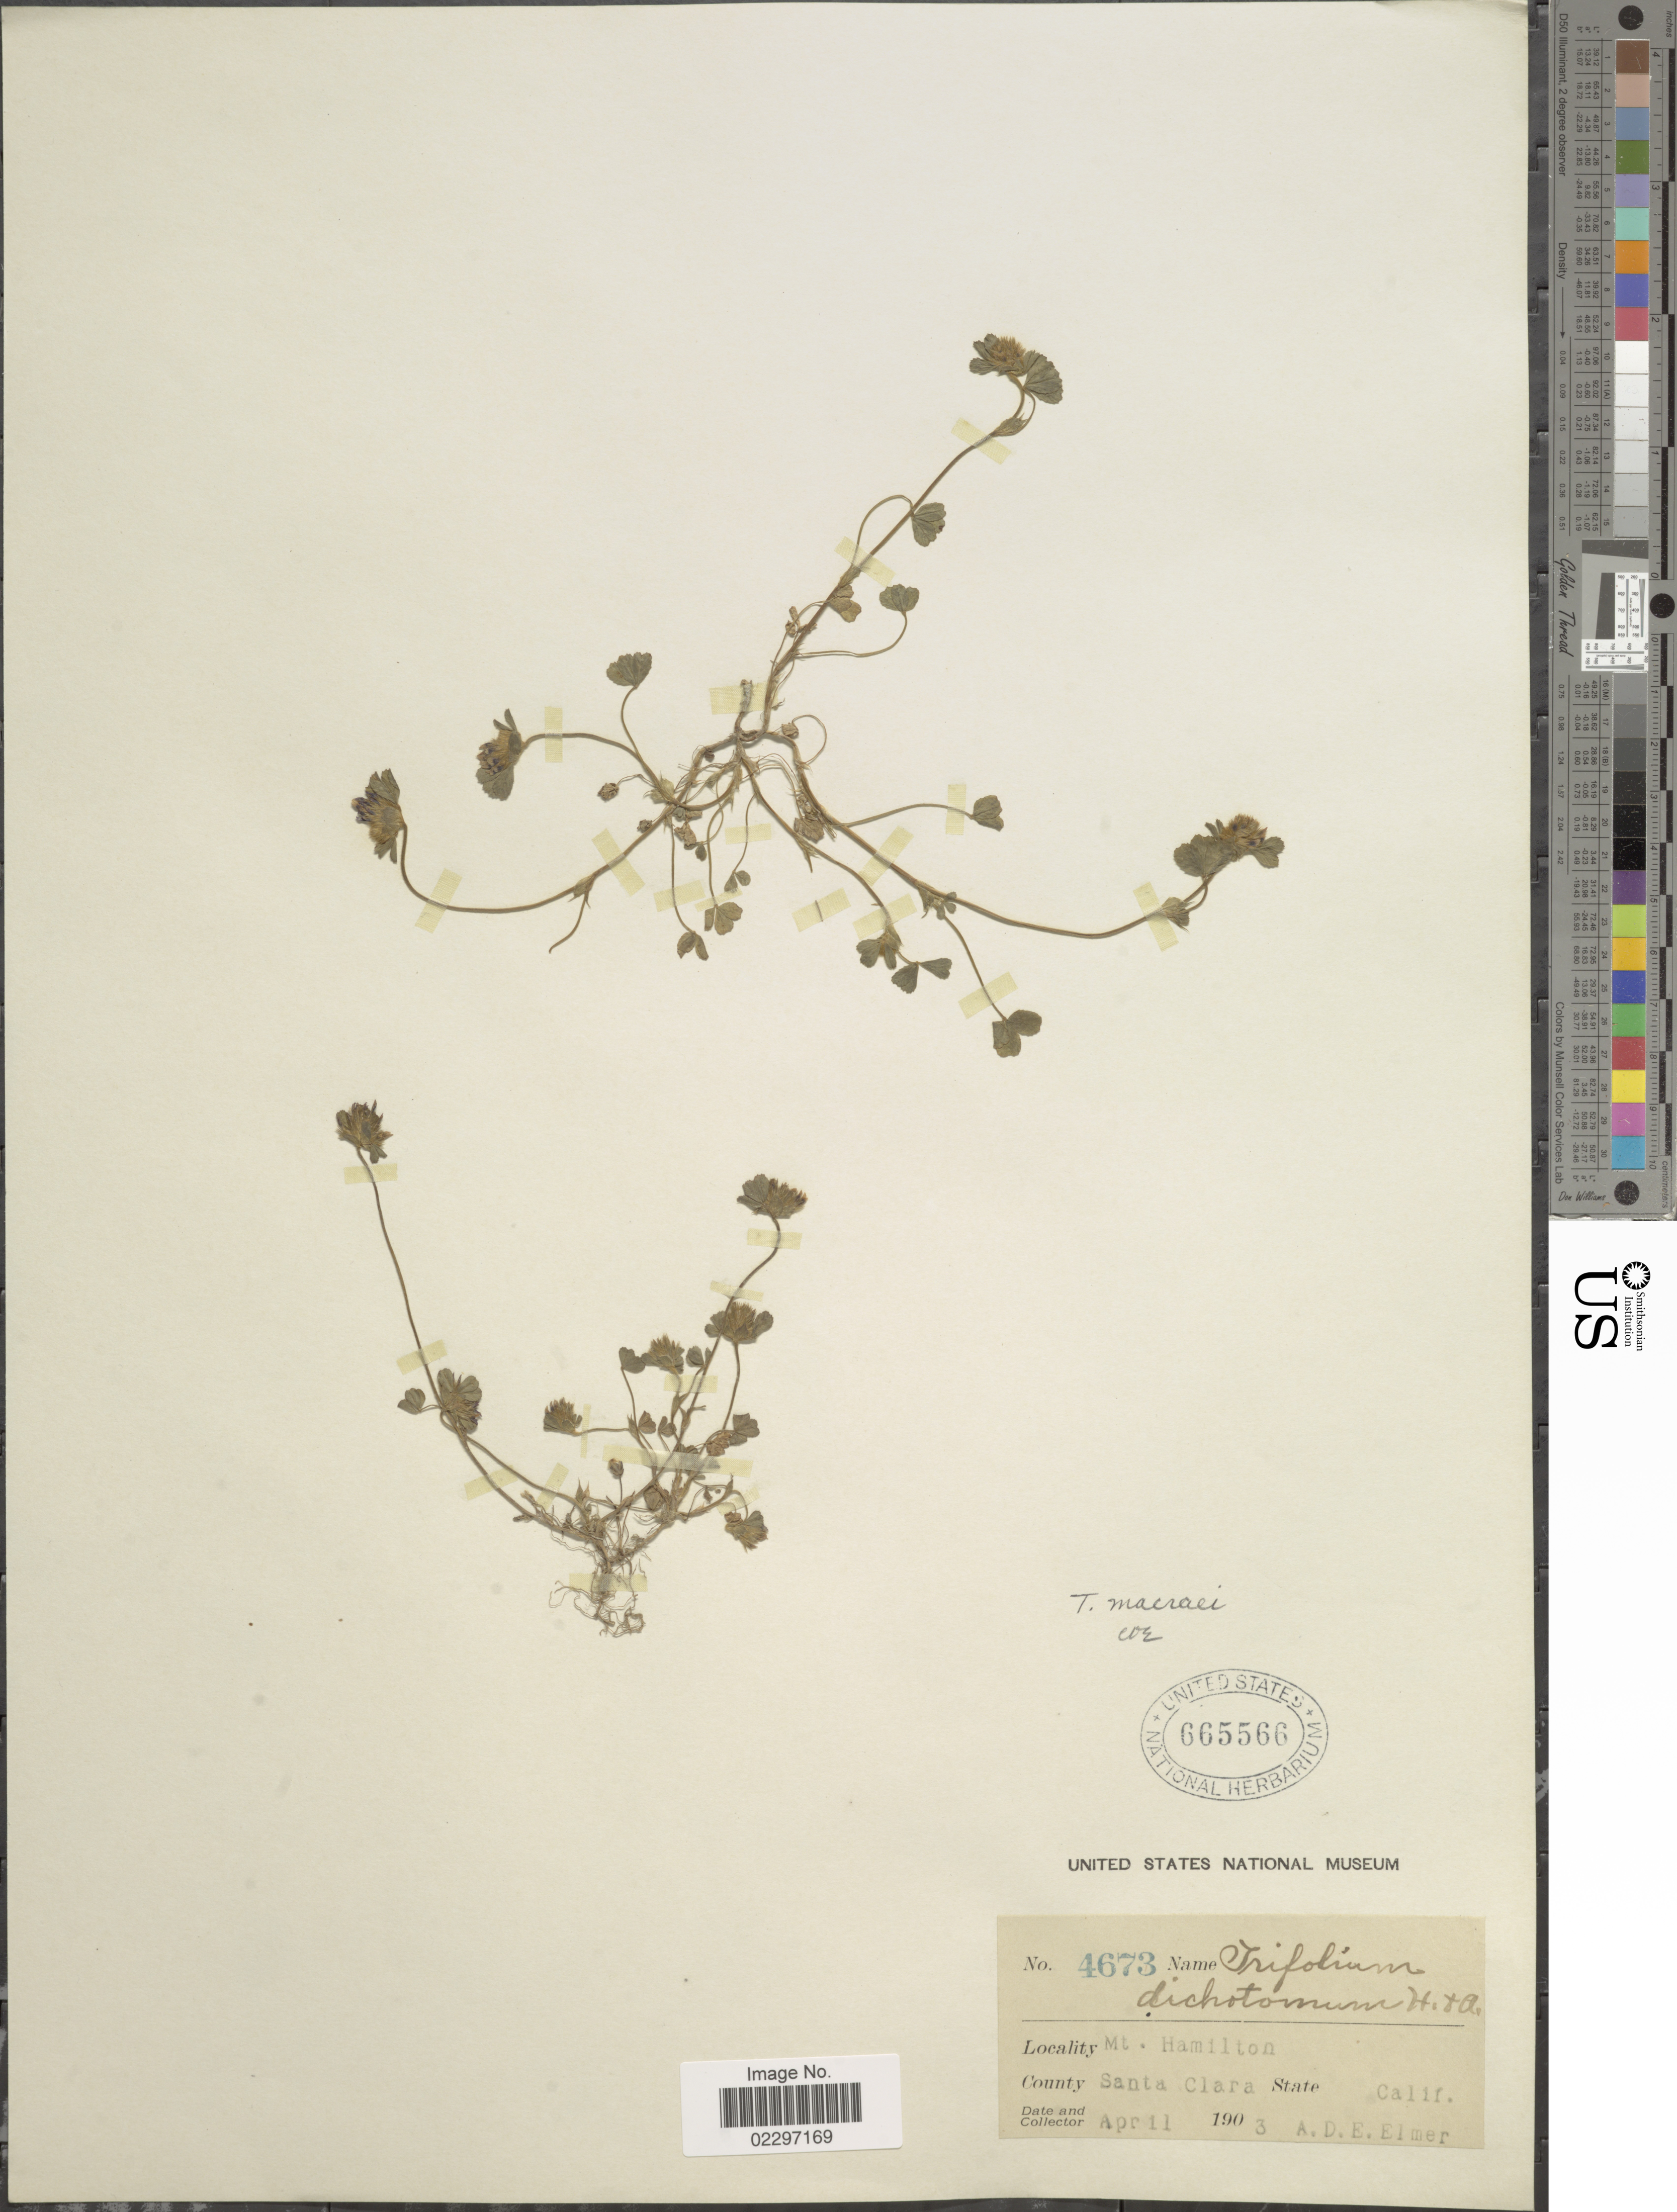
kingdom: Plantae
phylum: Tracheophyta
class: Magnoliopsida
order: Fabales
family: Fabaceae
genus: Trifolium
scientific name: Trifolium macraei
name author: Hook. & Arn.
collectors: A. D. E. Elmer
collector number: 4673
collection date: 1903-04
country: United States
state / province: California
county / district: Santa Clara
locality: Mt. Hamilton. County Santa Clara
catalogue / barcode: US 665566